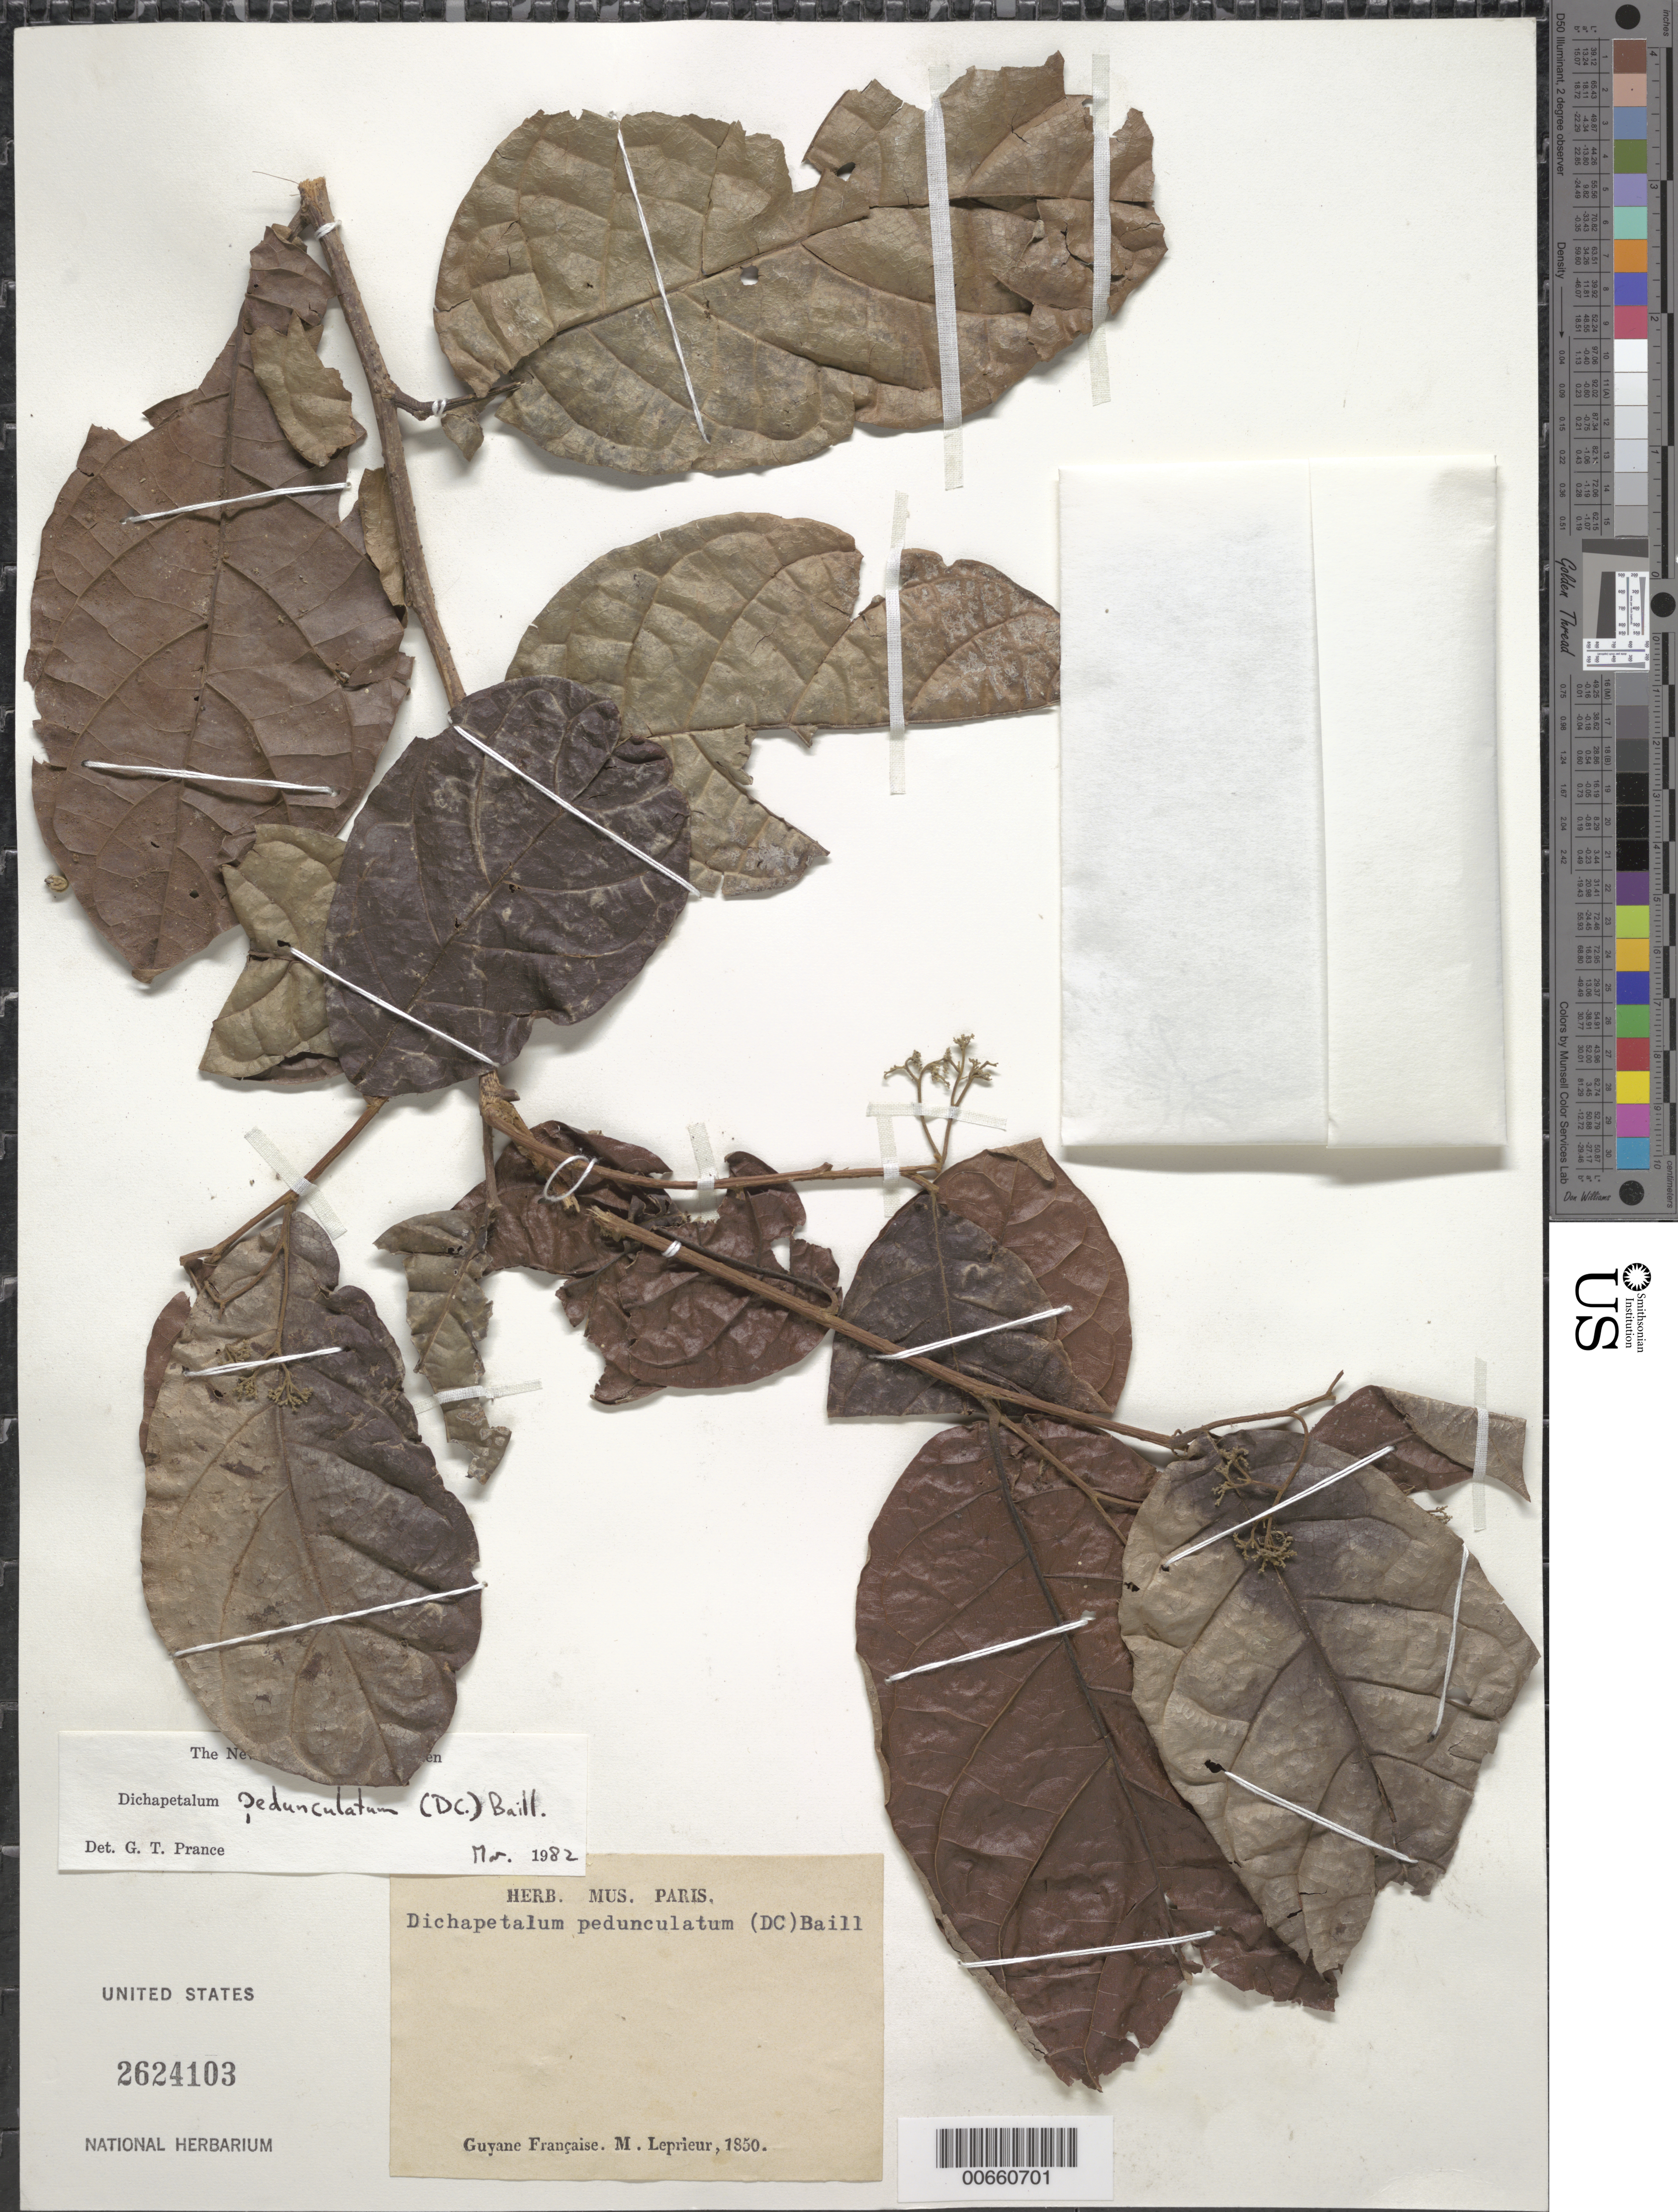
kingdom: Plantae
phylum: Tracheophyta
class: Magnoliopsida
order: Malpighiales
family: Dichapetalaceae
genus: Dichapetalum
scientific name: Dichapetalum pedunculatum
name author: (DC.) Baill.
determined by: Prance, G. T.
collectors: F. M. R. Leprieur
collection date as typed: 1850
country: French Guiana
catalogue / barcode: US 2624103